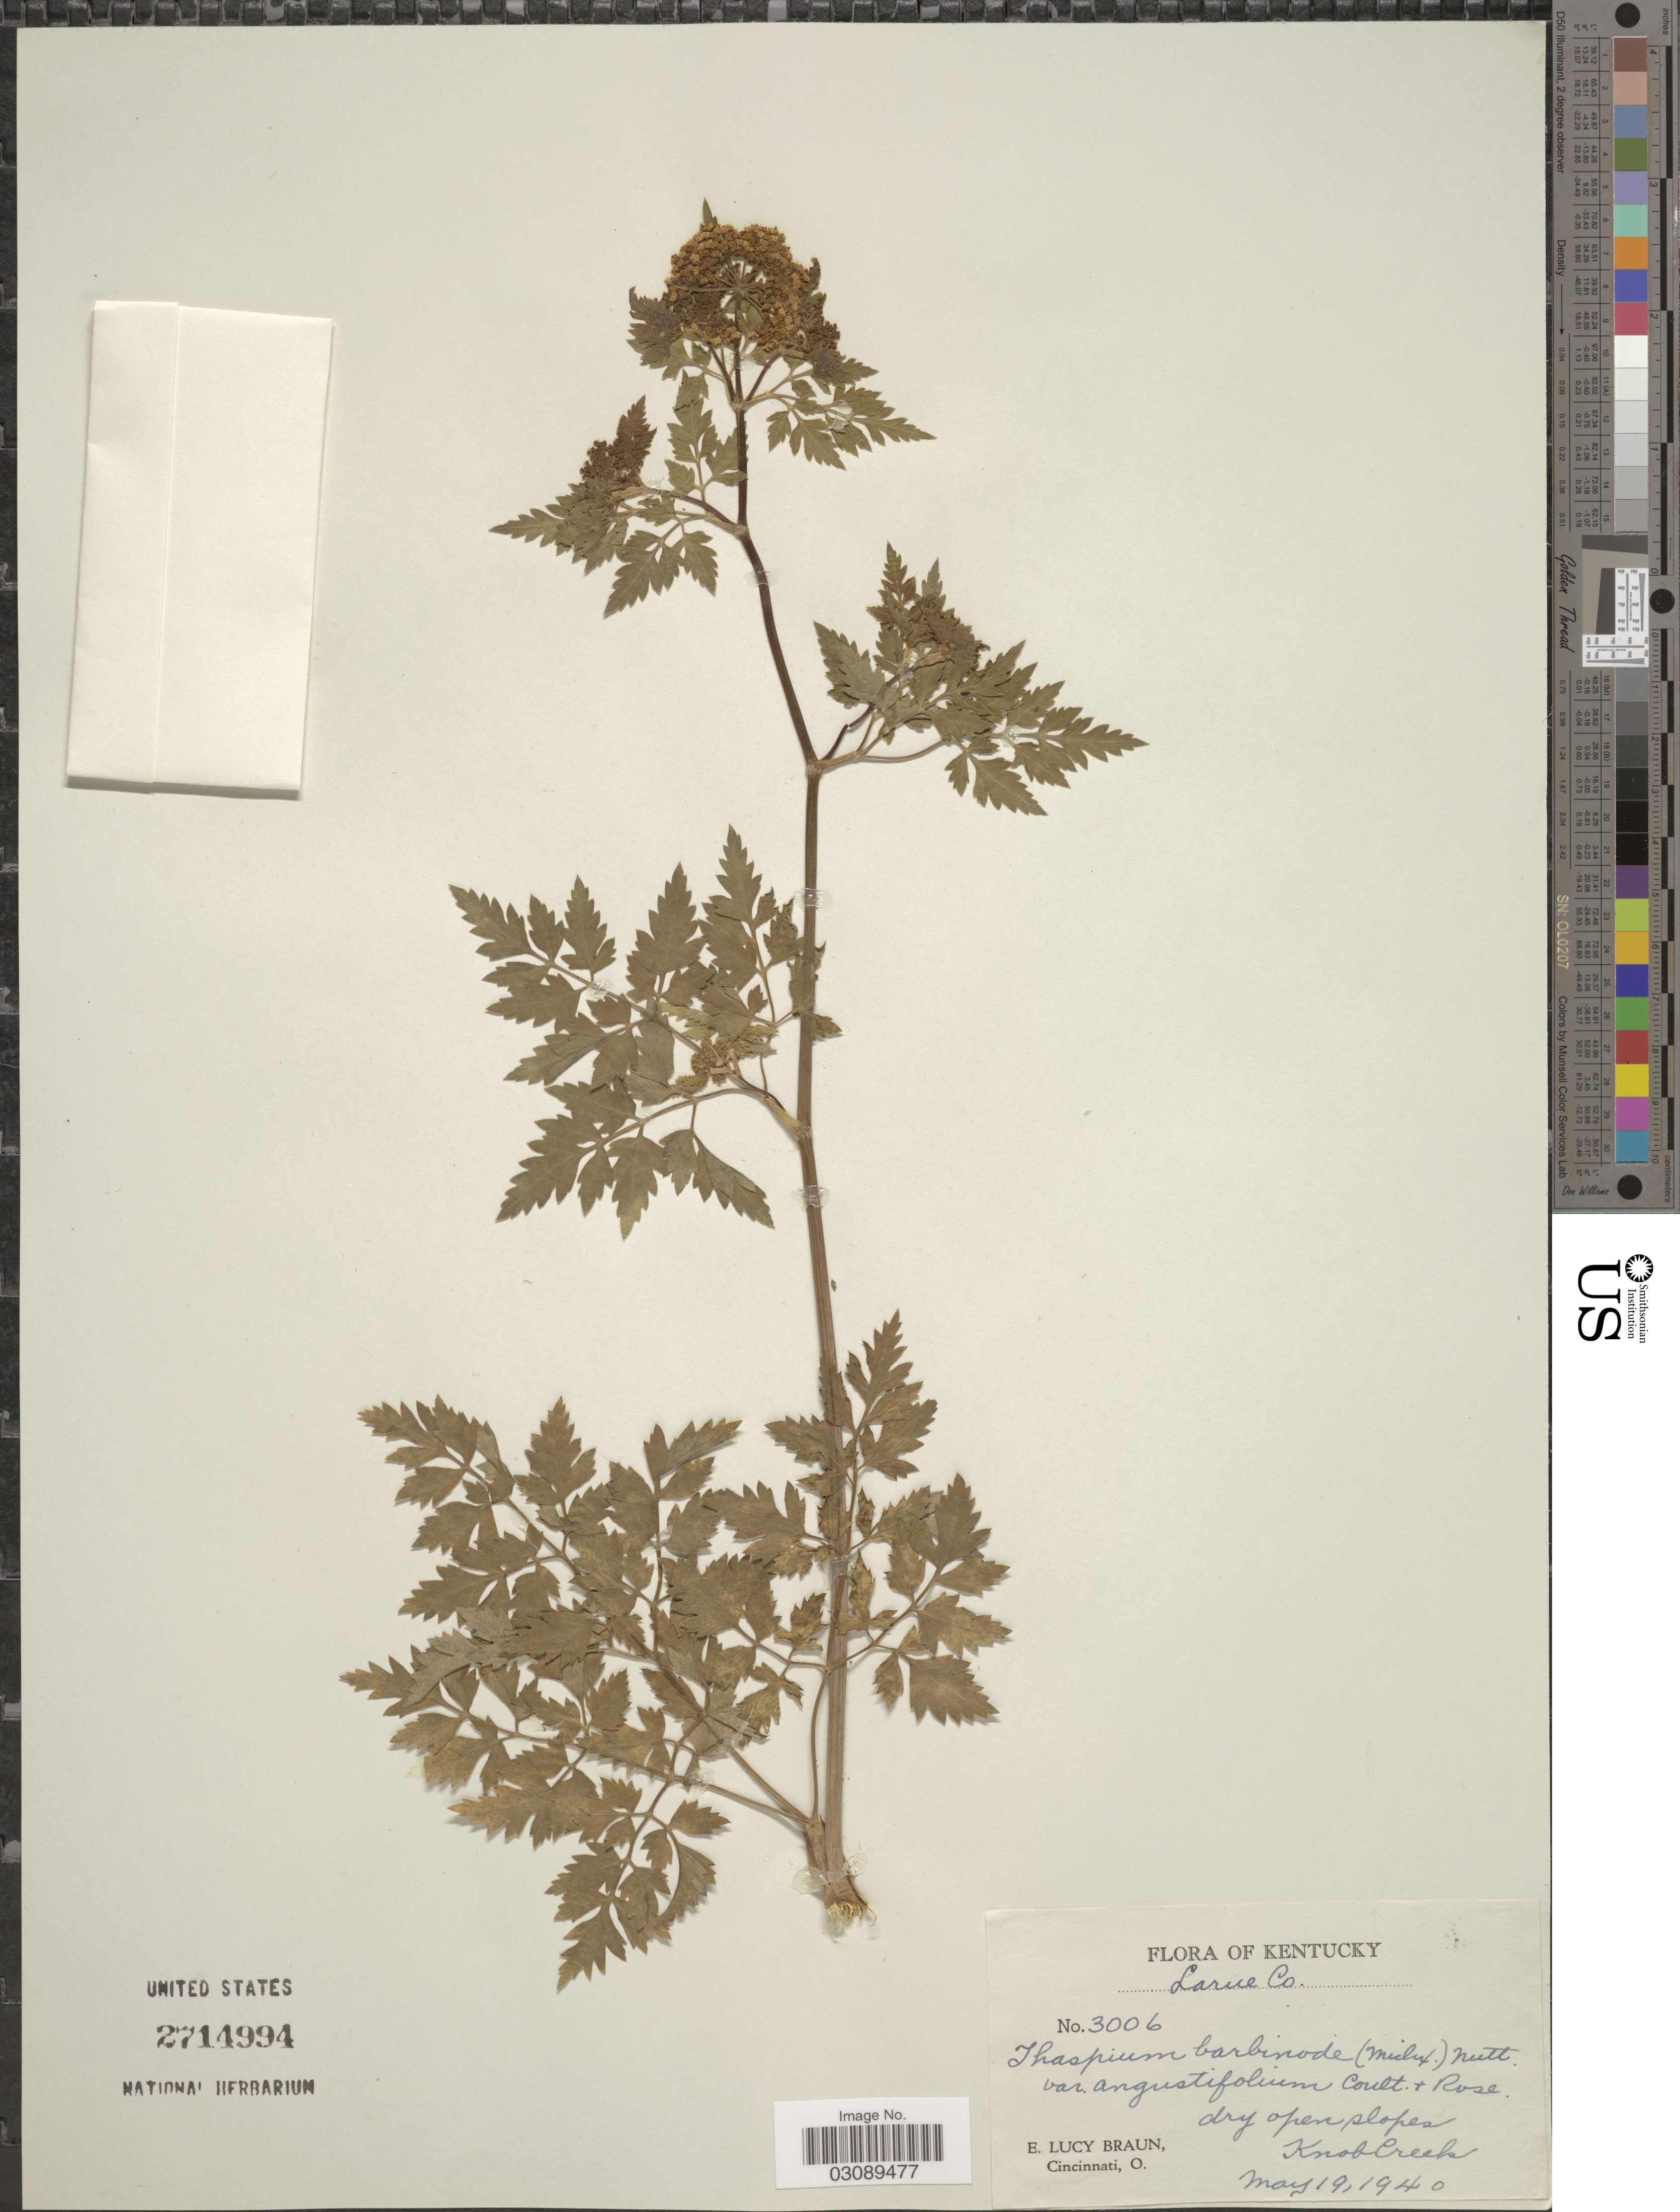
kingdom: Plantae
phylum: Tracheophyta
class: Magnoliopsida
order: Apiales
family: Apiaceae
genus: Thaspium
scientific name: Thaspium barbinode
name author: (Michx.) Nutt.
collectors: E. L. Braun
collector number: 3006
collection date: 1940-05-19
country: United States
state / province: Kentucky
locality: Larue Co. Knob Creek.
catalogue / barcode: US 2714994